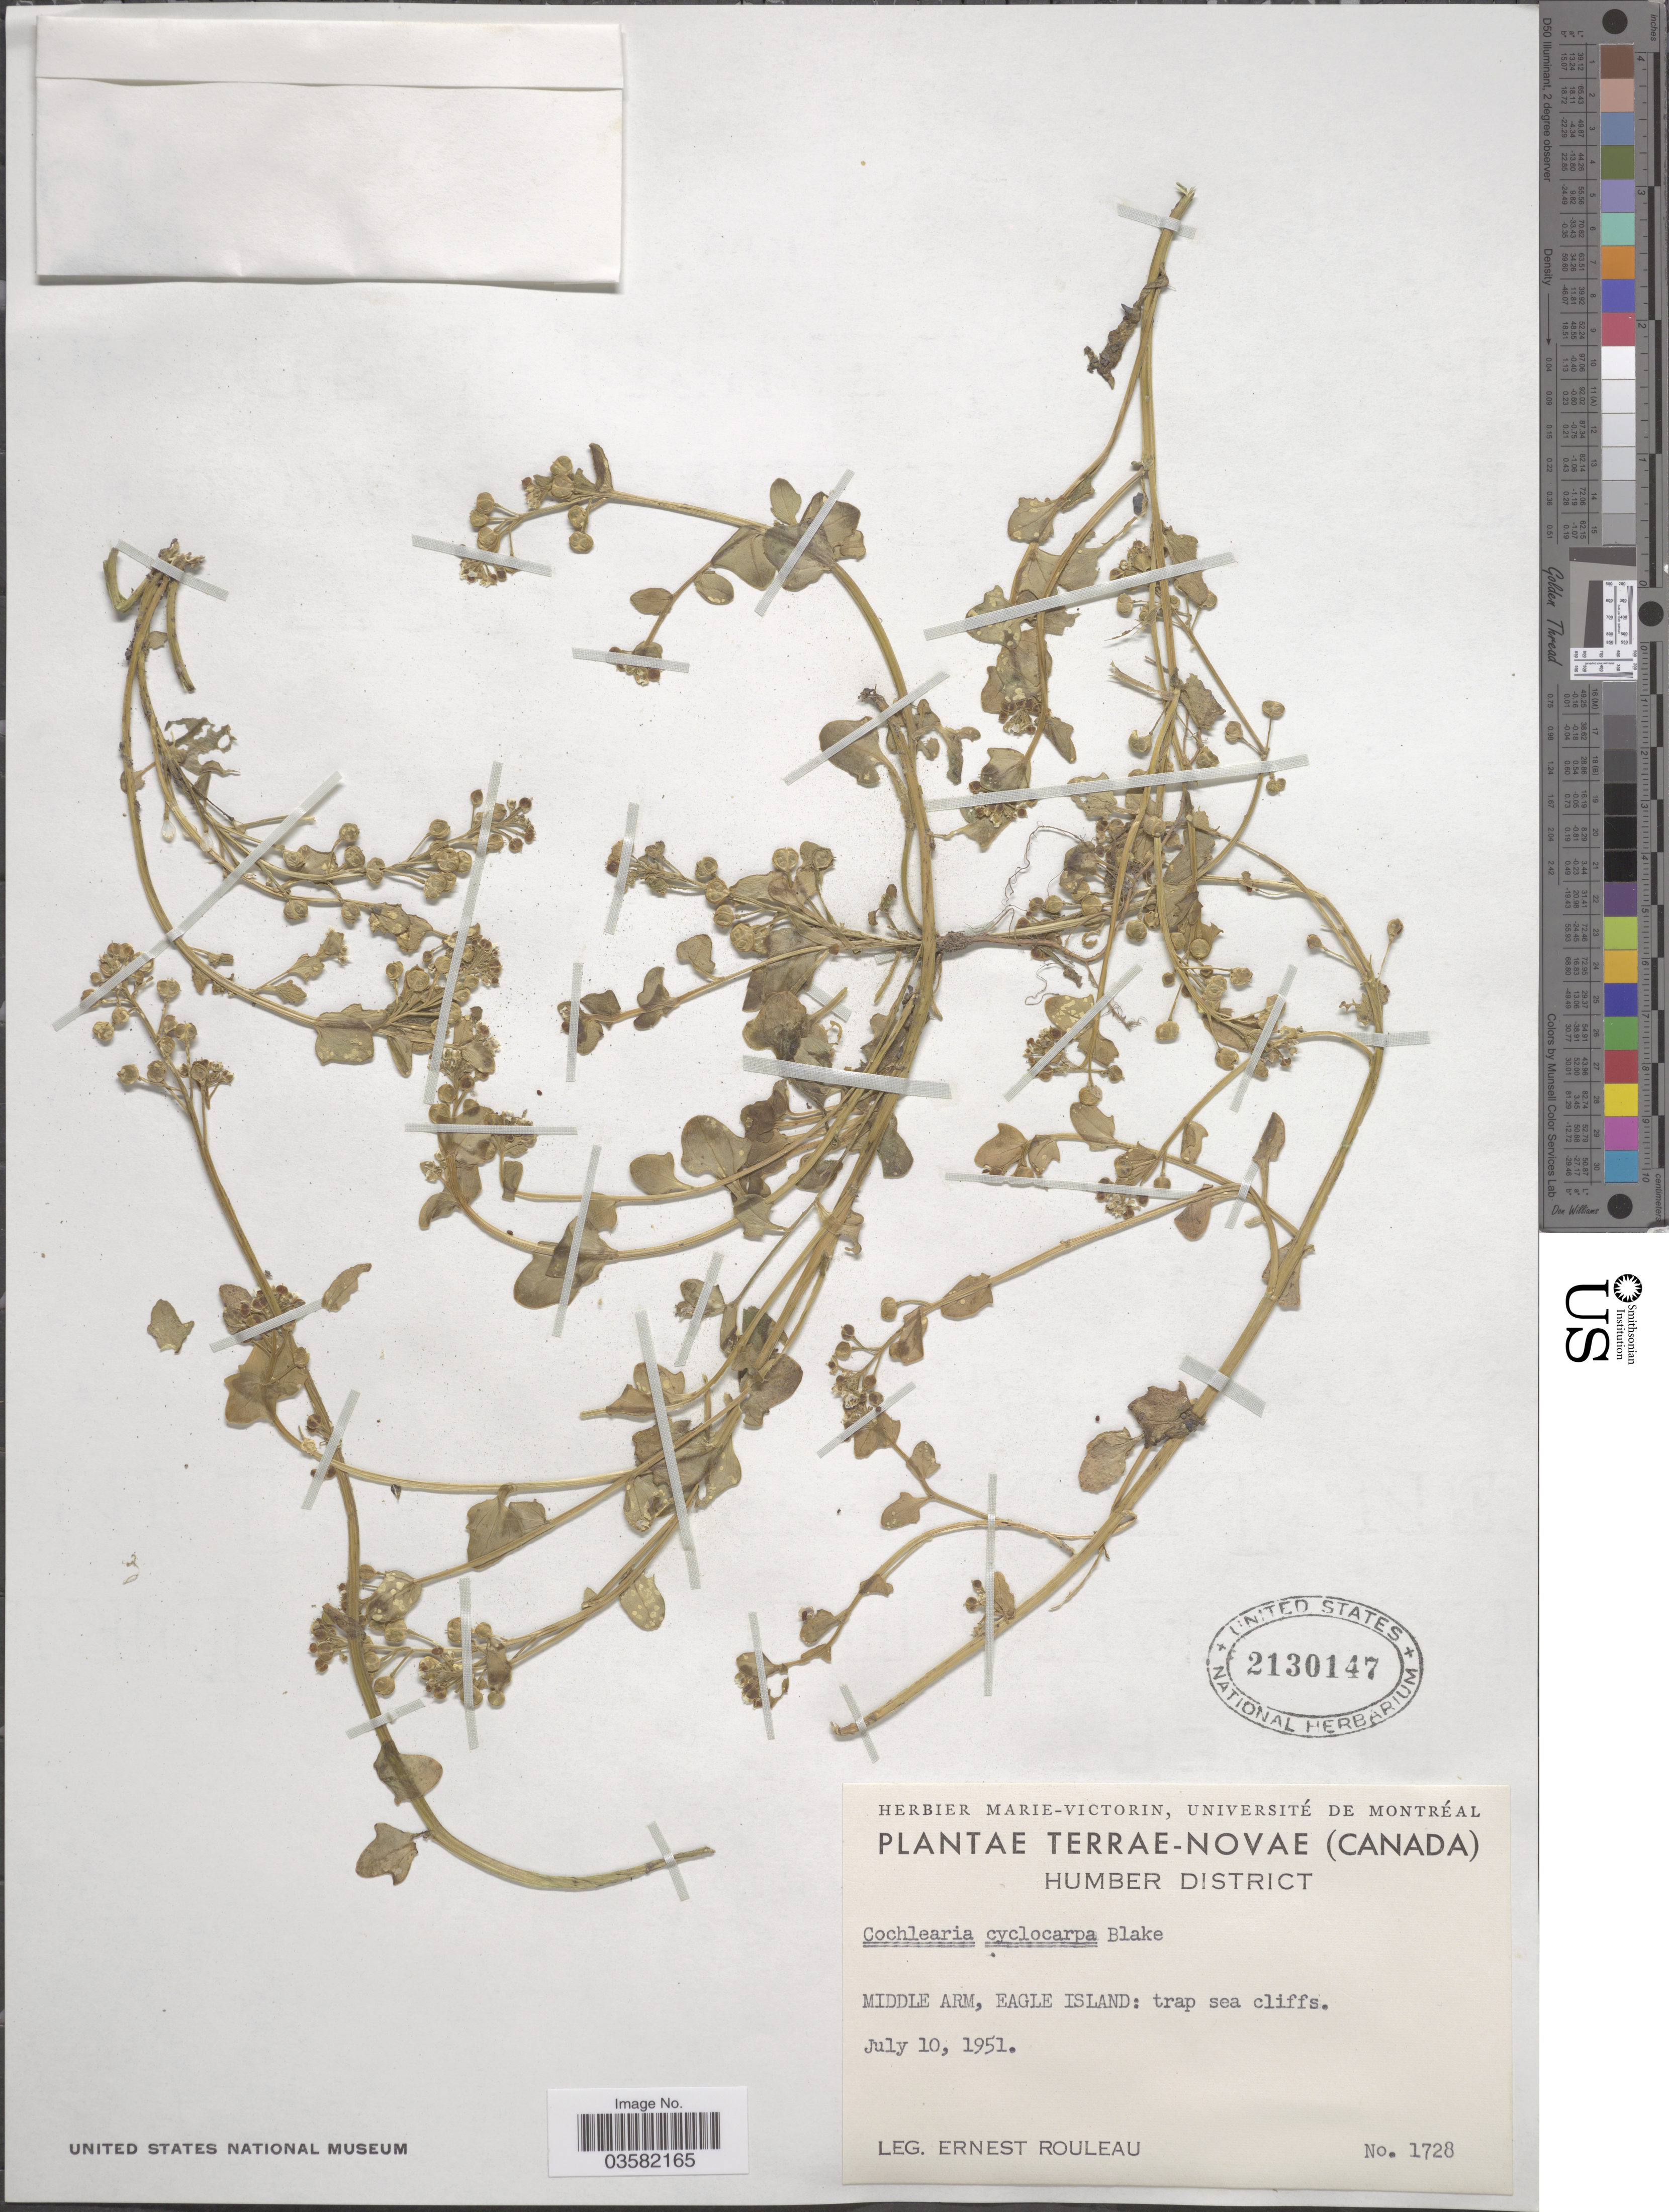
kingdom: Plantae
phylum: Tracheophyta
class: Magnoliopsida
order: Brassicales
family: Brassicaceae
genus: Cochlearia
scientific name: Cochlearia cyclocarpa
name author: S.F. Blake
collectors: J. Rouleau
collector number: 1728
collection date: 1951-07-10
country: Canada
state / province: Newfoundland and Labrador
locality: Terræ-Novæ, Humber District. Middle Arm, Eagle Island.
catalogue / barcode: US 2130147